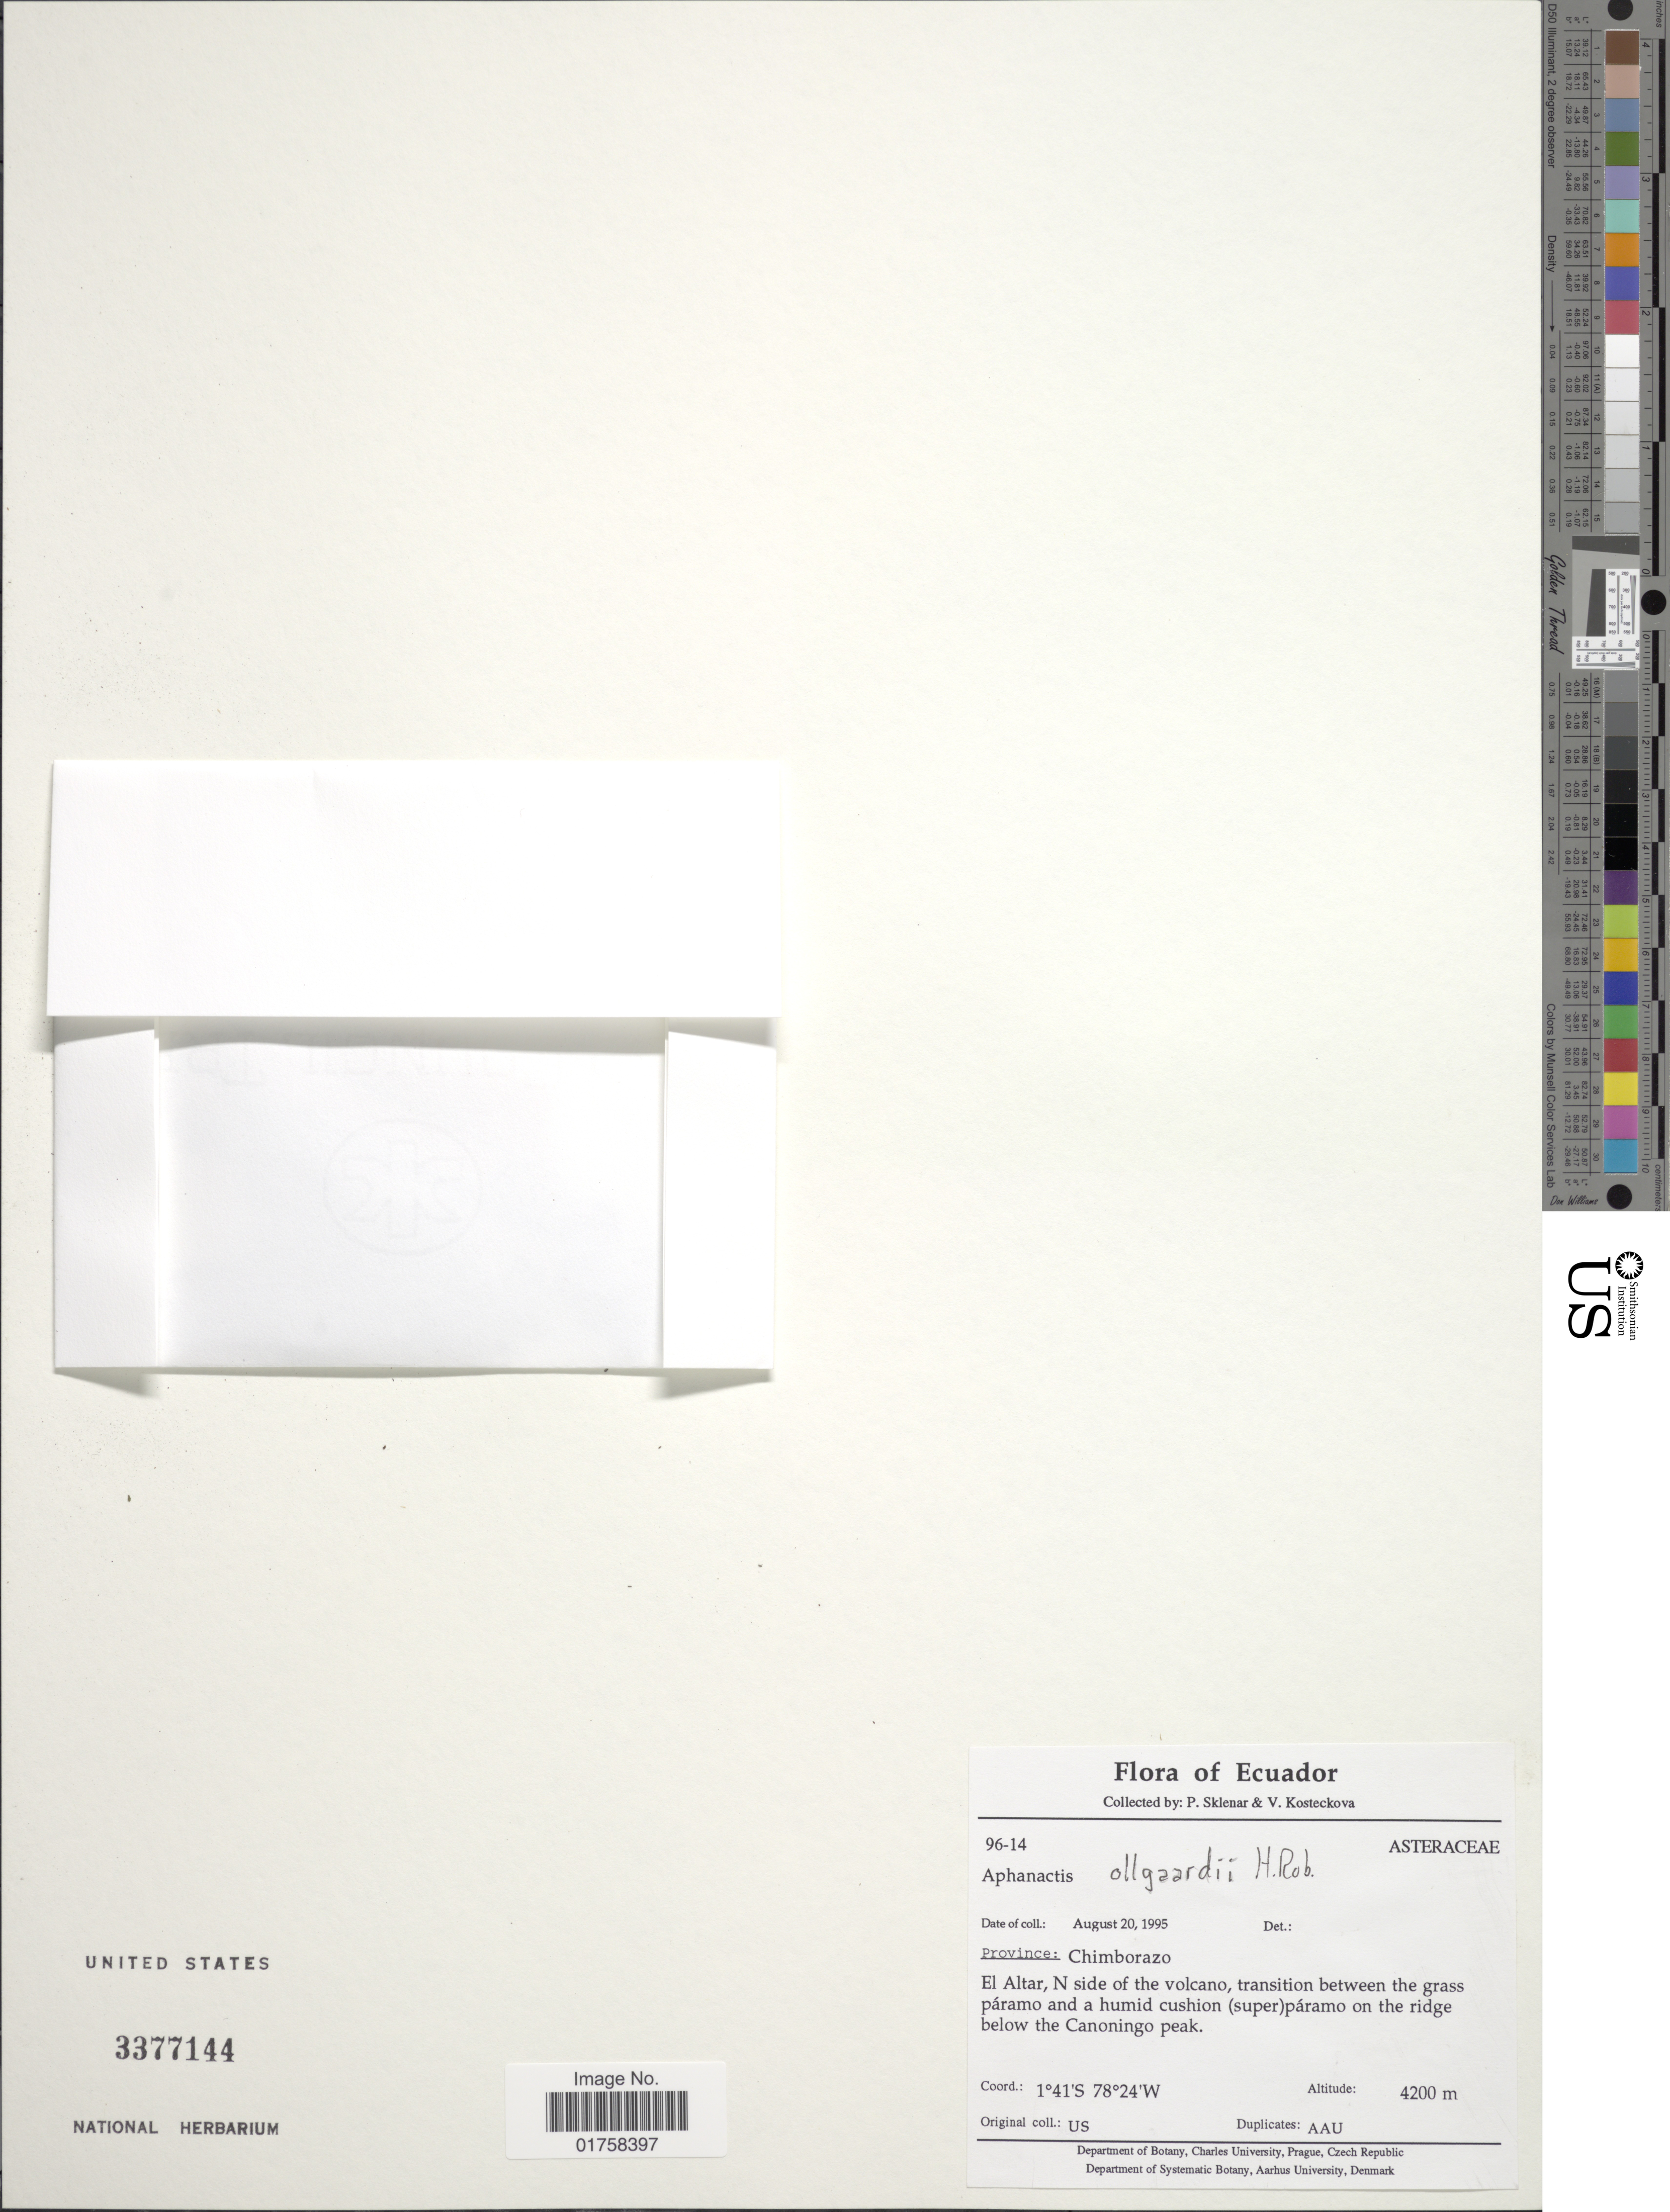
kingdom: Plantae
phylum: Tracheophyta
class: Magnoliopsida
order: Asterales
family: Asteraceae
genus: Aphanactis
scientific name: Aphanactis ollgaardii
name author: H. Rob.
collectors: P. Sklenár & V. Kosteckova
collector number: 96-14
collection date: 1995-08-20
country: Ecuador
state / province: Chimborazo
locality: Ecuador. Province: Chimborazo. El Altar, N side of the volcano, transition between the grass paramo and a humid cushion (super) paramo on the ridge below the Canoningo peak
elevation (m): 4200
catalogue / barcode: US 3377144